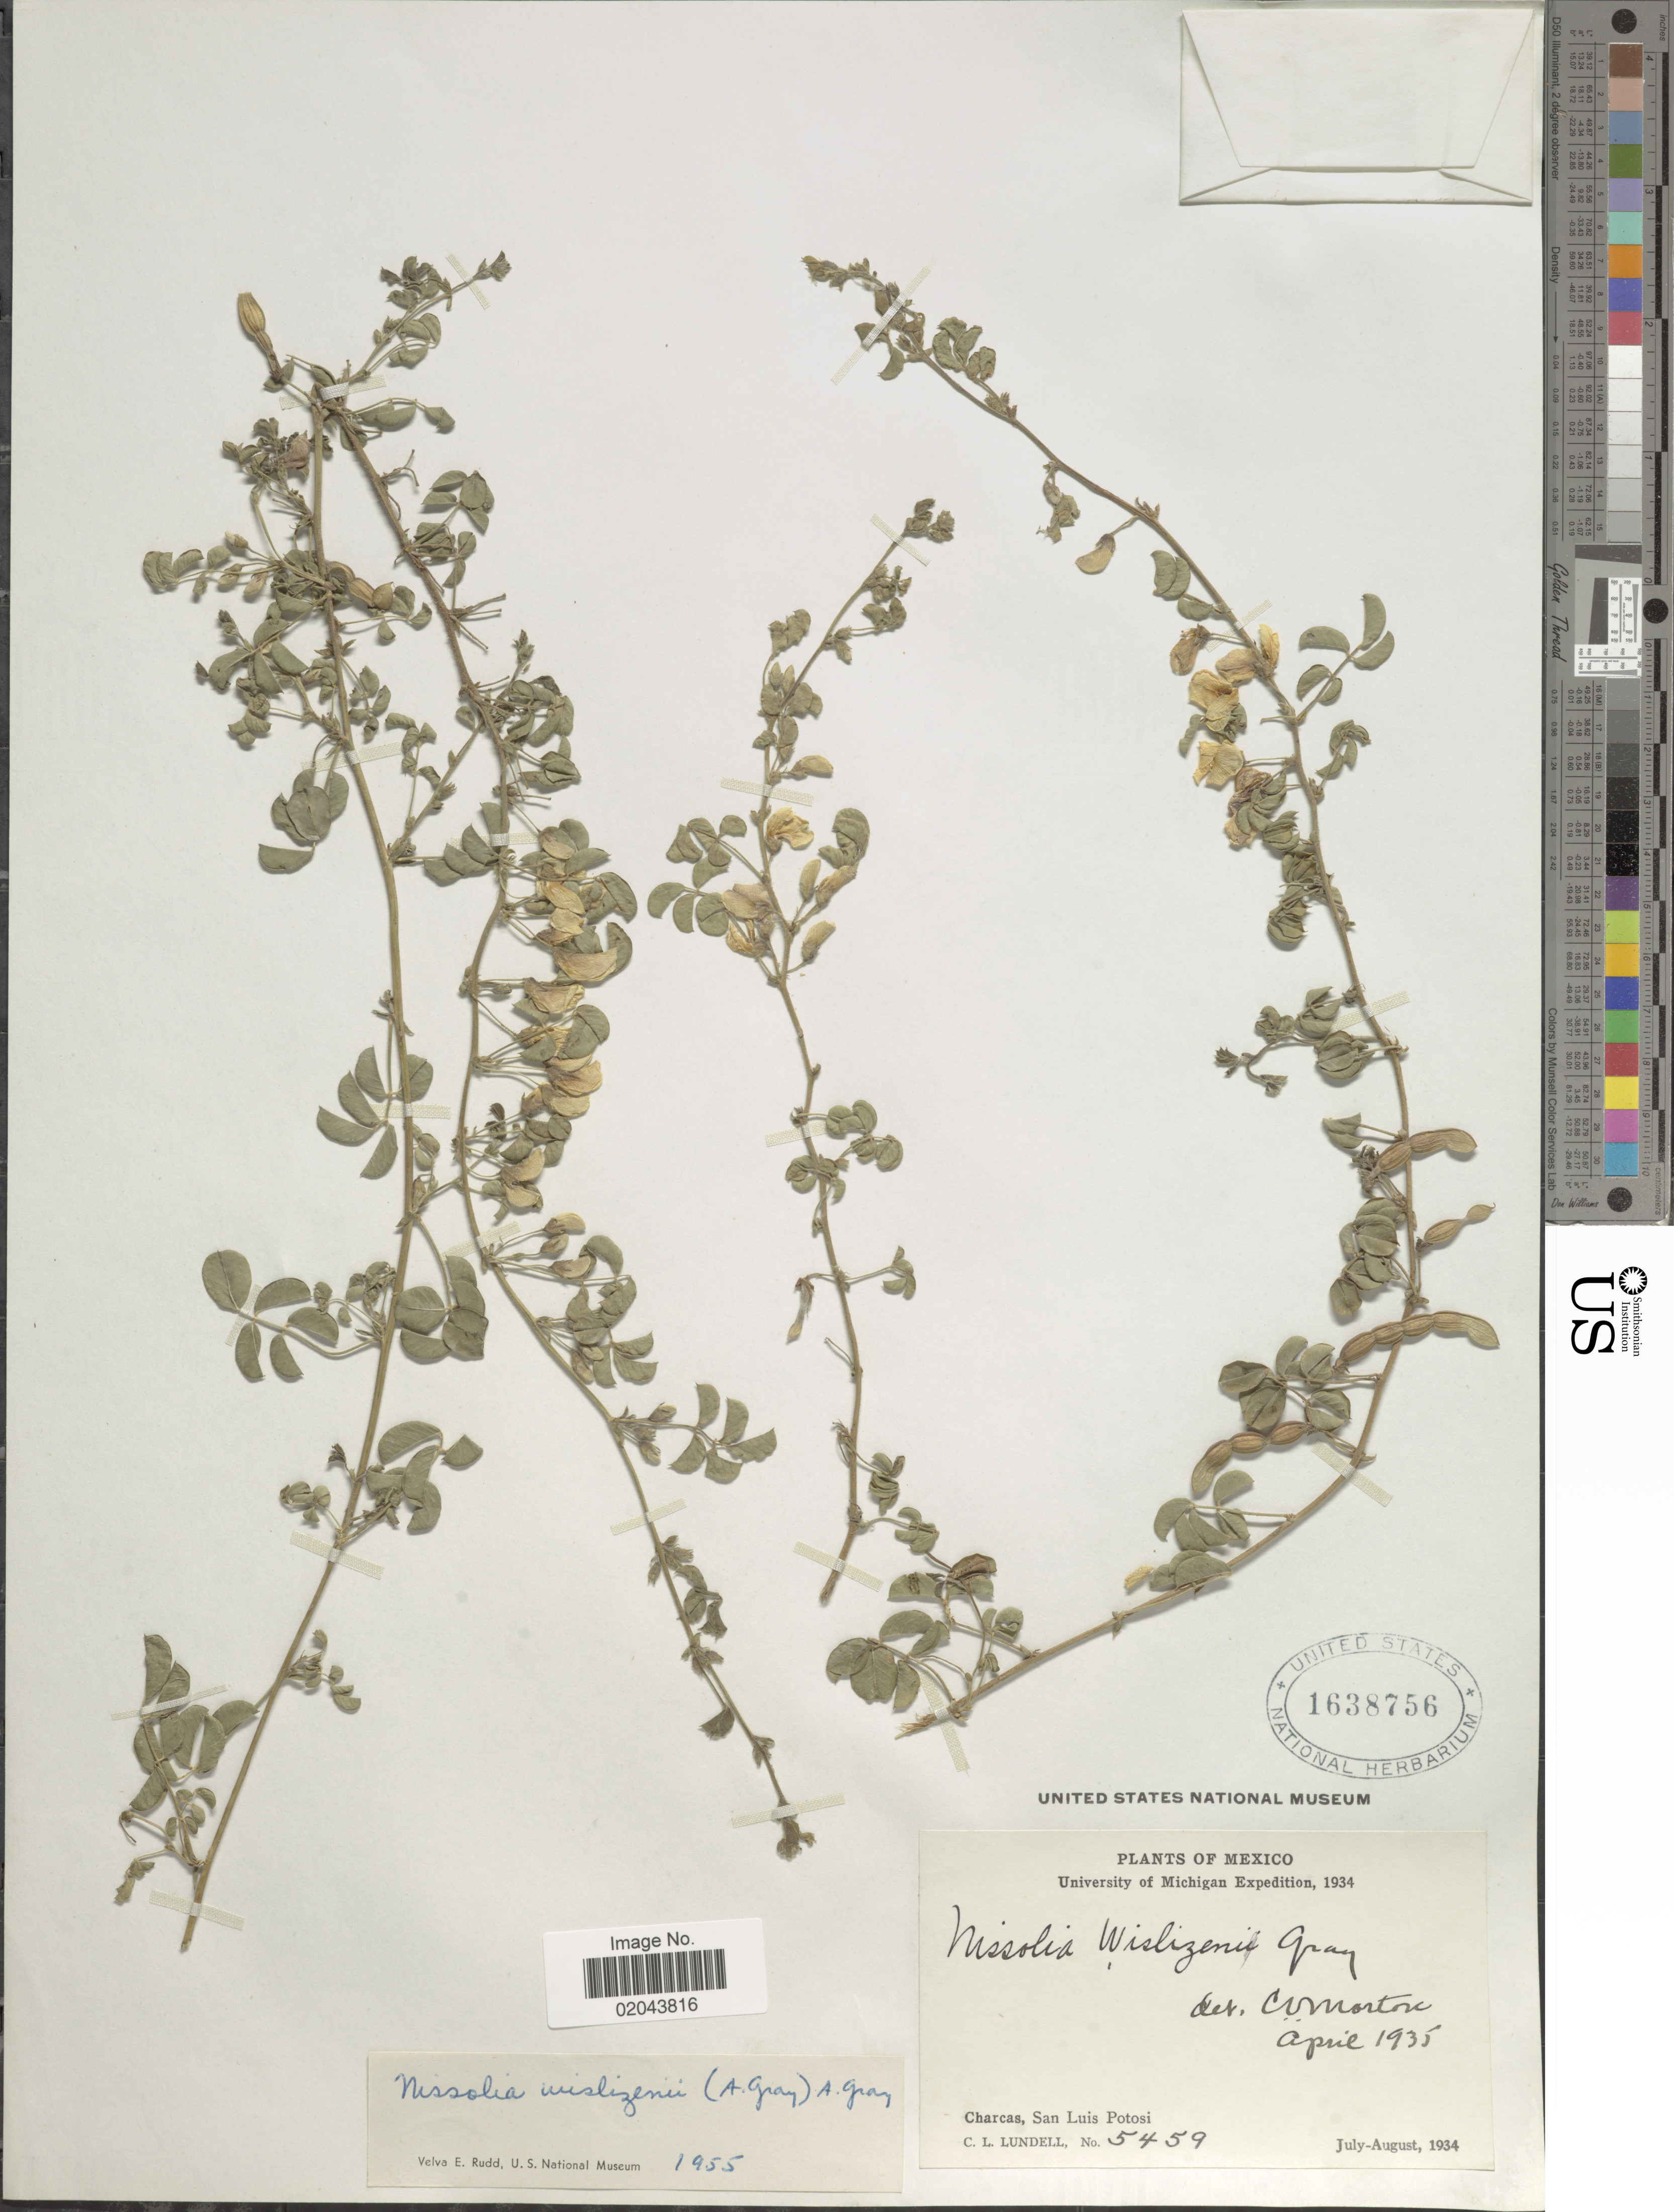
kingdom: Plantae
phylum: Tracheophyta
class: Magnoliopsida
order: Fabales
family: Fabaceae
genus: Nissolia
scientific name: Nissolia wislizeni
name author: A. Gray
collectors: C. L. Lundell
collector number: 5459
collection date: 1934-07/1934-08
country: Mexico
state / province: San Luis Potosí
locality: Charcas.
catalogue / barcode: US 1638756